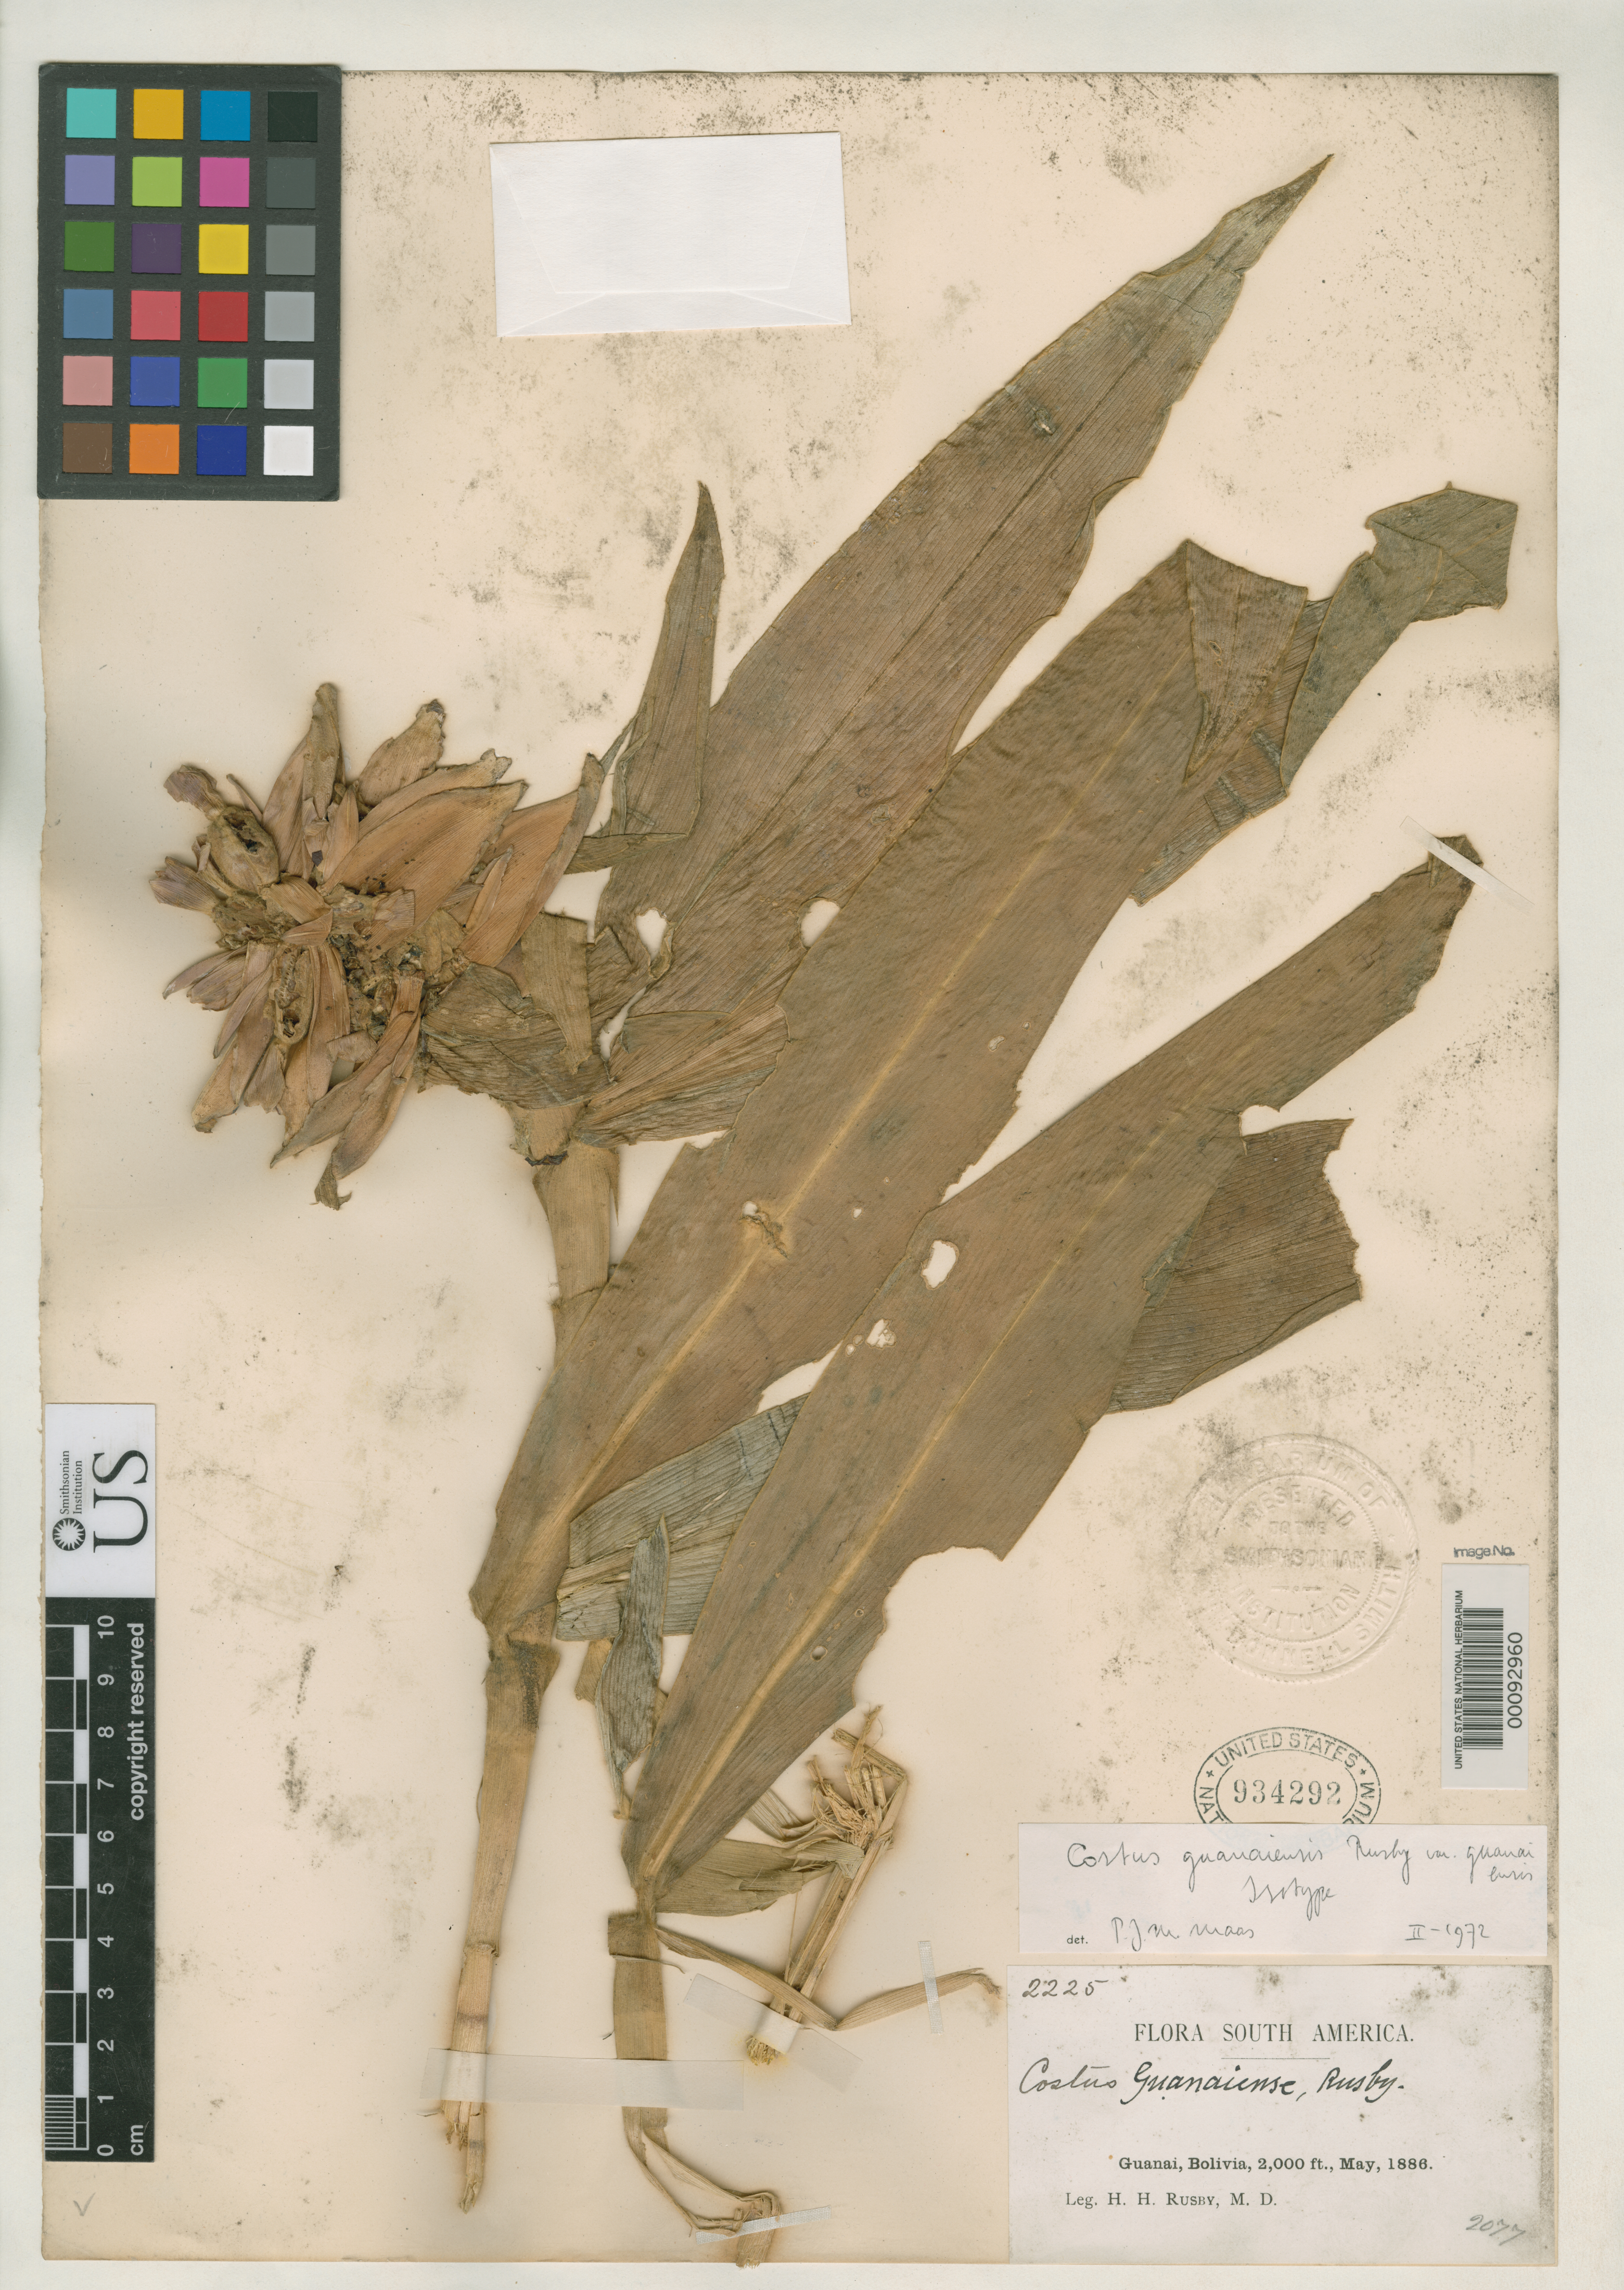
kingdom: Plantae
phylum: Tracheophyta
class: Liliopsida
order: Zingiberales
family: Costaceae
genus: Costus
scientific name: Costus guanaiensis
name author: Rusby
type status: Isotype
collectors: H. H. Rusby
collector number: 2225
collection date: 1886-05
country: Bolivia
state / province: La Páz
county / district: Larecaja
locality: Guanay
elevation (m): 610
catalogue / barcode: US 934292